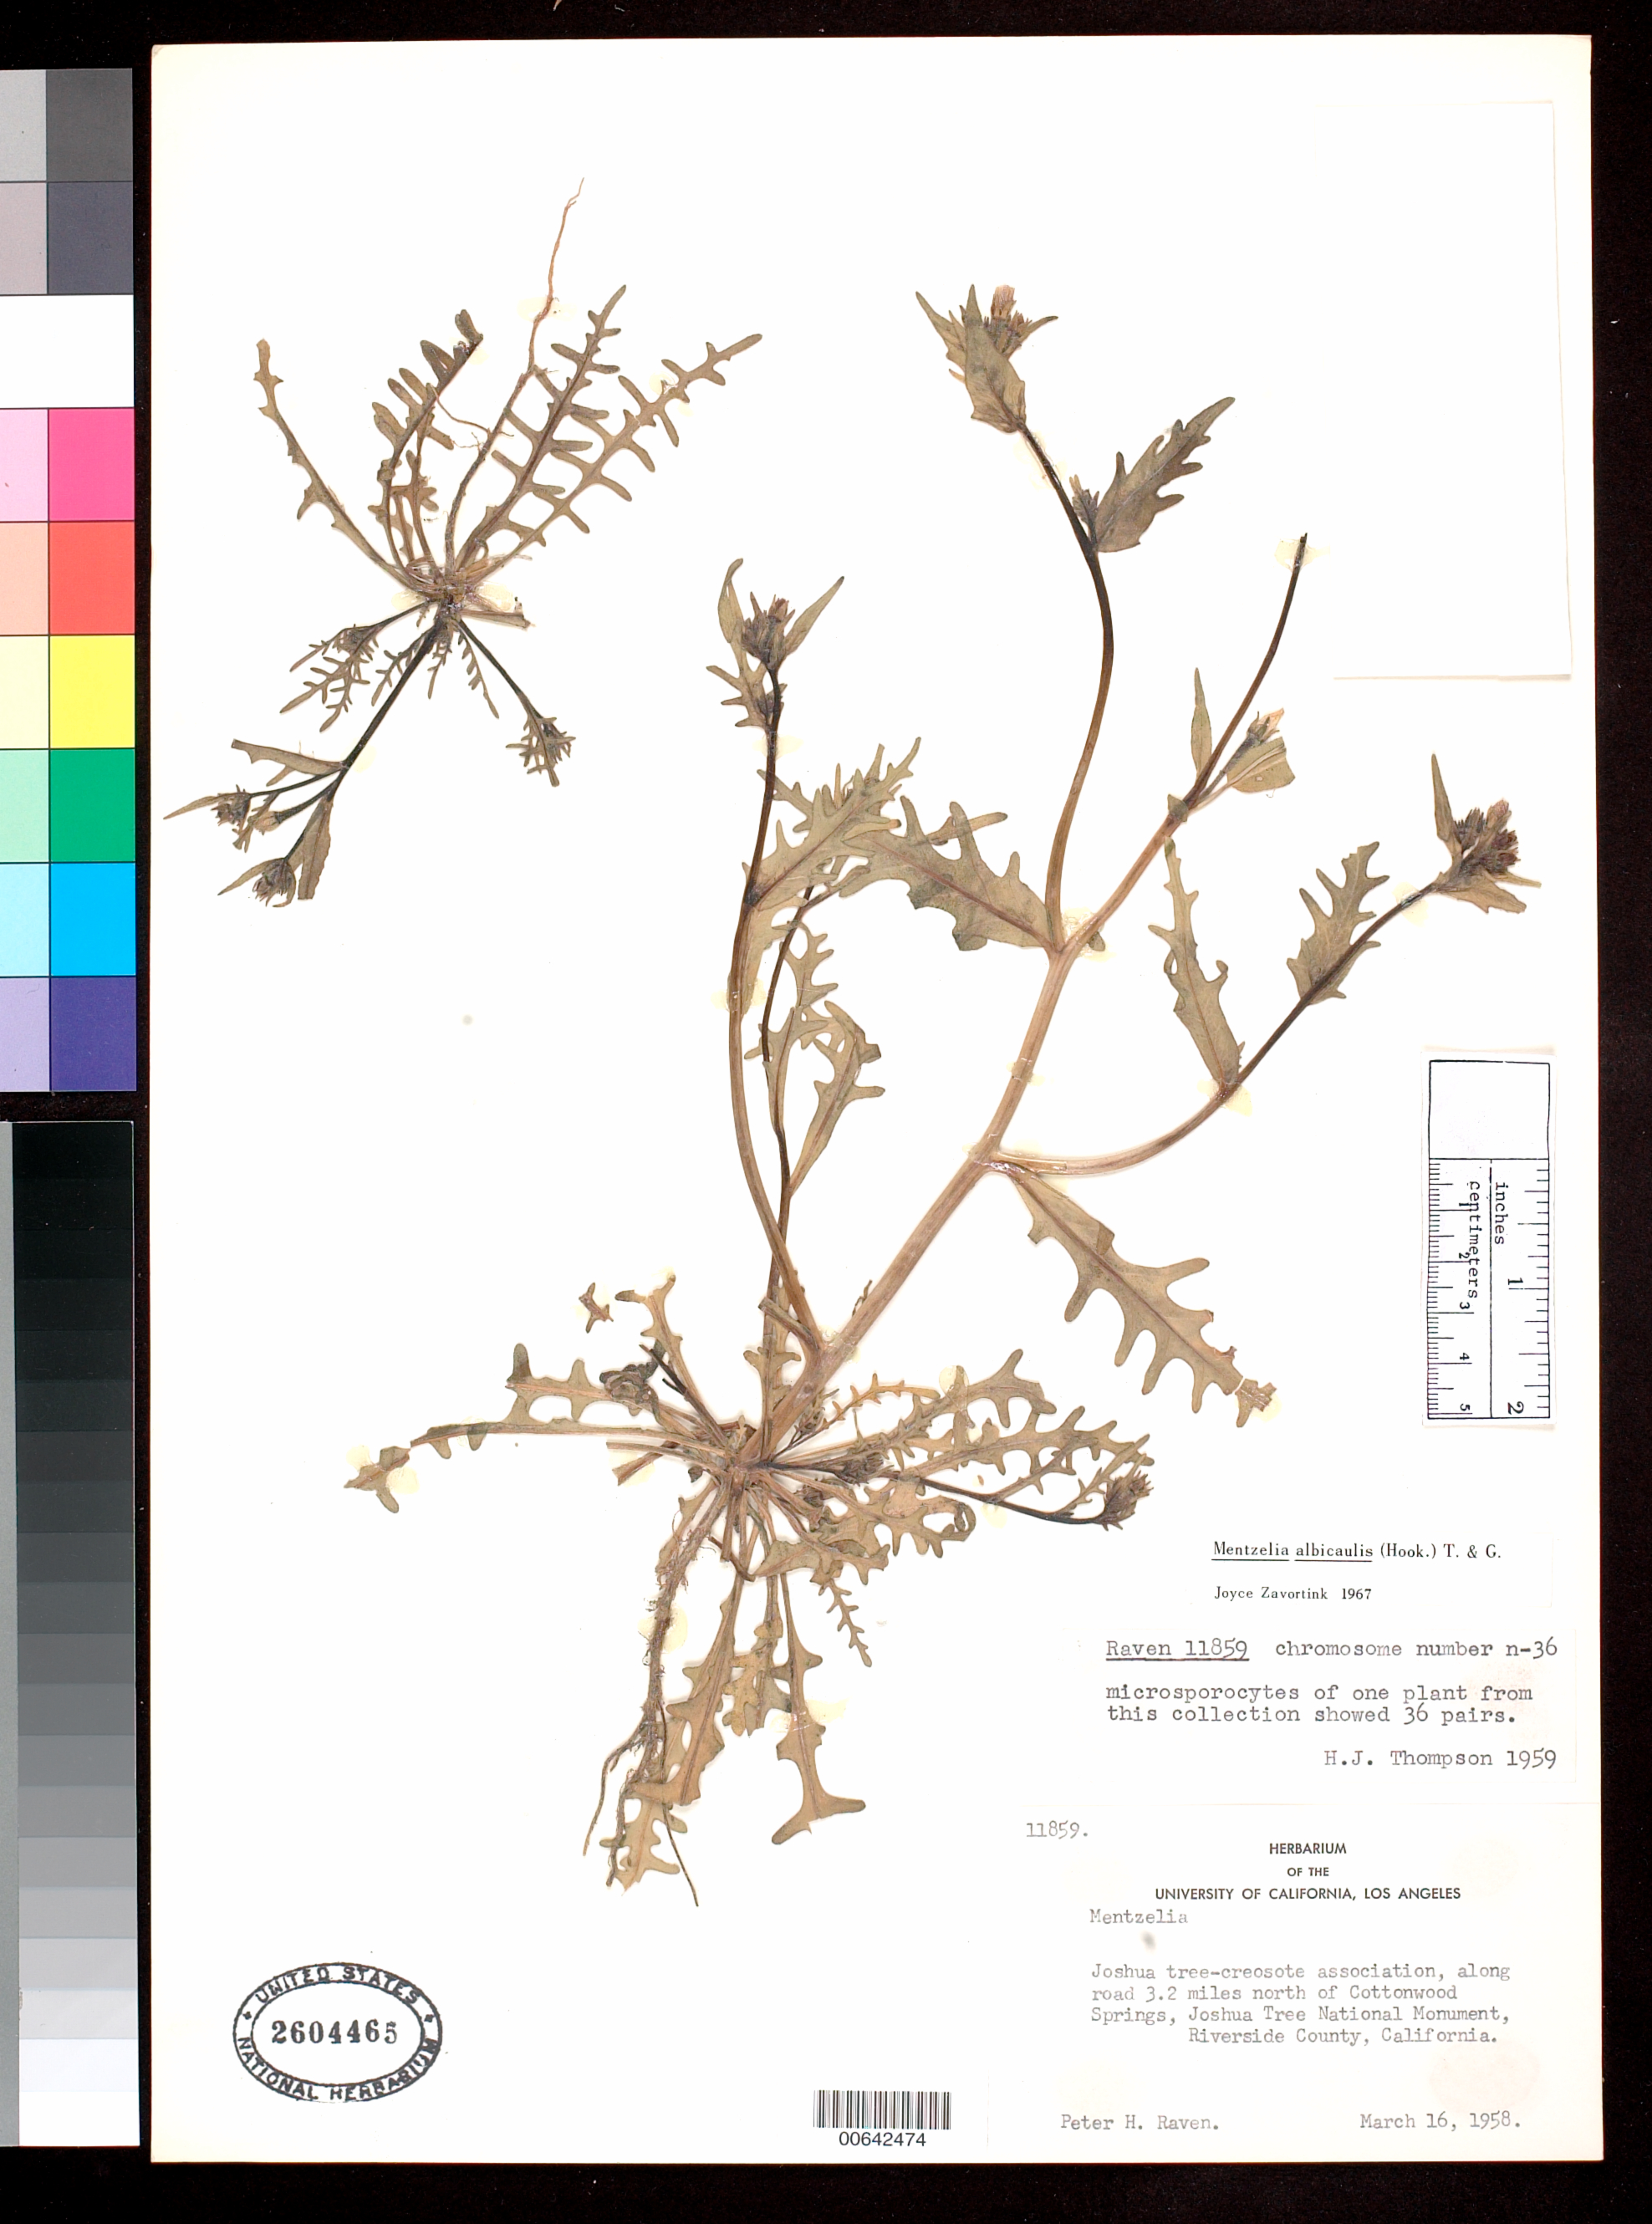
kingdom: Plantae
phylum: Tracheophyta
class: Magnoliopsida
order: Cornales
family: Loasaceae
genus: Mentzelia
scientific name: Mentzelia albicaulis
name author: (Douglas ex Hook.) Douglas ex Torr. & A. Gray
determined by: Zavortink, J. E.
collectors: P. H. Raven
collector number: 11859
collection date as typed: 16 Mar 1958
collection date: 1958-03-16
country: United States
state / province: California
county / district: Riverside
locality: Along road 3.2 miles north of Cottonwood Springs, Joshua Tree National Monument.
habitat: Joshua tree-creosote association.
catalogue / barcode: US 2604465